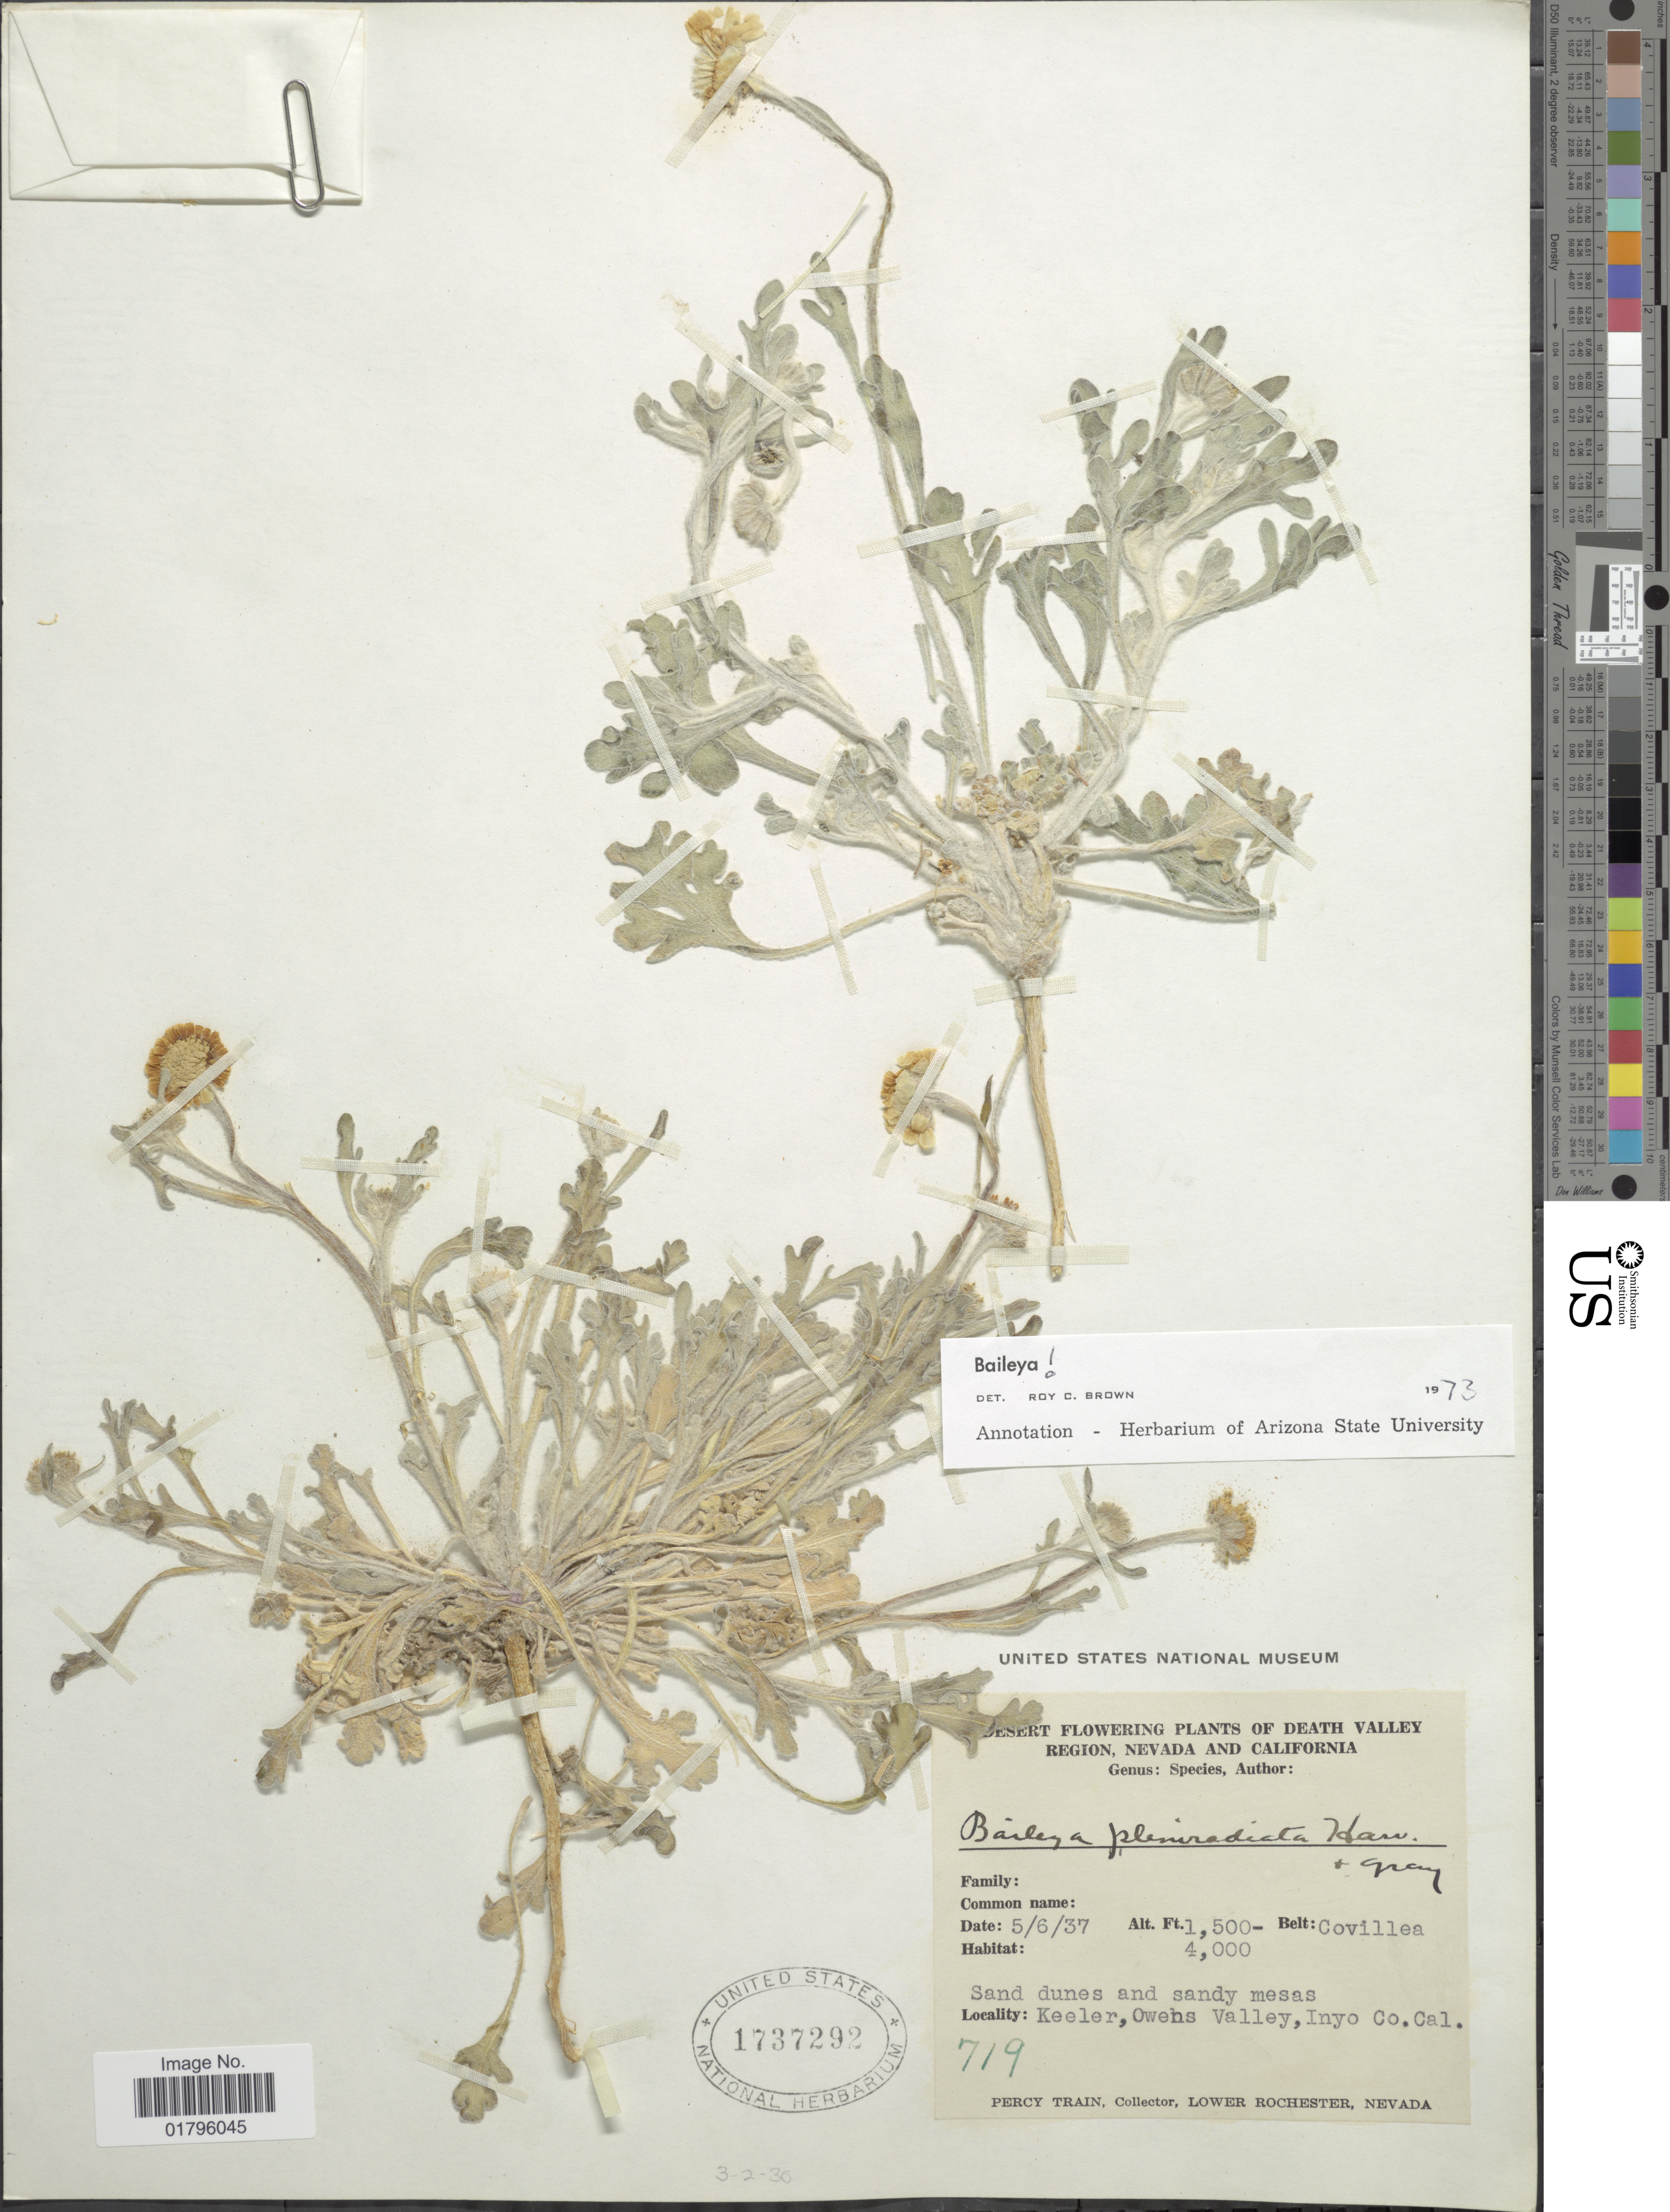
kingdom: Plantae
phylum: Tracheophyta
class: Magnoliopsida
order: Asterales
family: Asteraceae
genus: Baileya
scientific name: Baileya pleniradiata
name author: Harv. & A. Gray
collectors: P. Train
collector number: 719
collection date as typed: Transcribed d/m/y: 6/5/37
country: United States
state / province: California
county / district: Inyo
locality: Death Valley Region. Keeler, Owens Valley, Inyo Co.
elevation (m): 457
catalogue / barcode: US 1737292